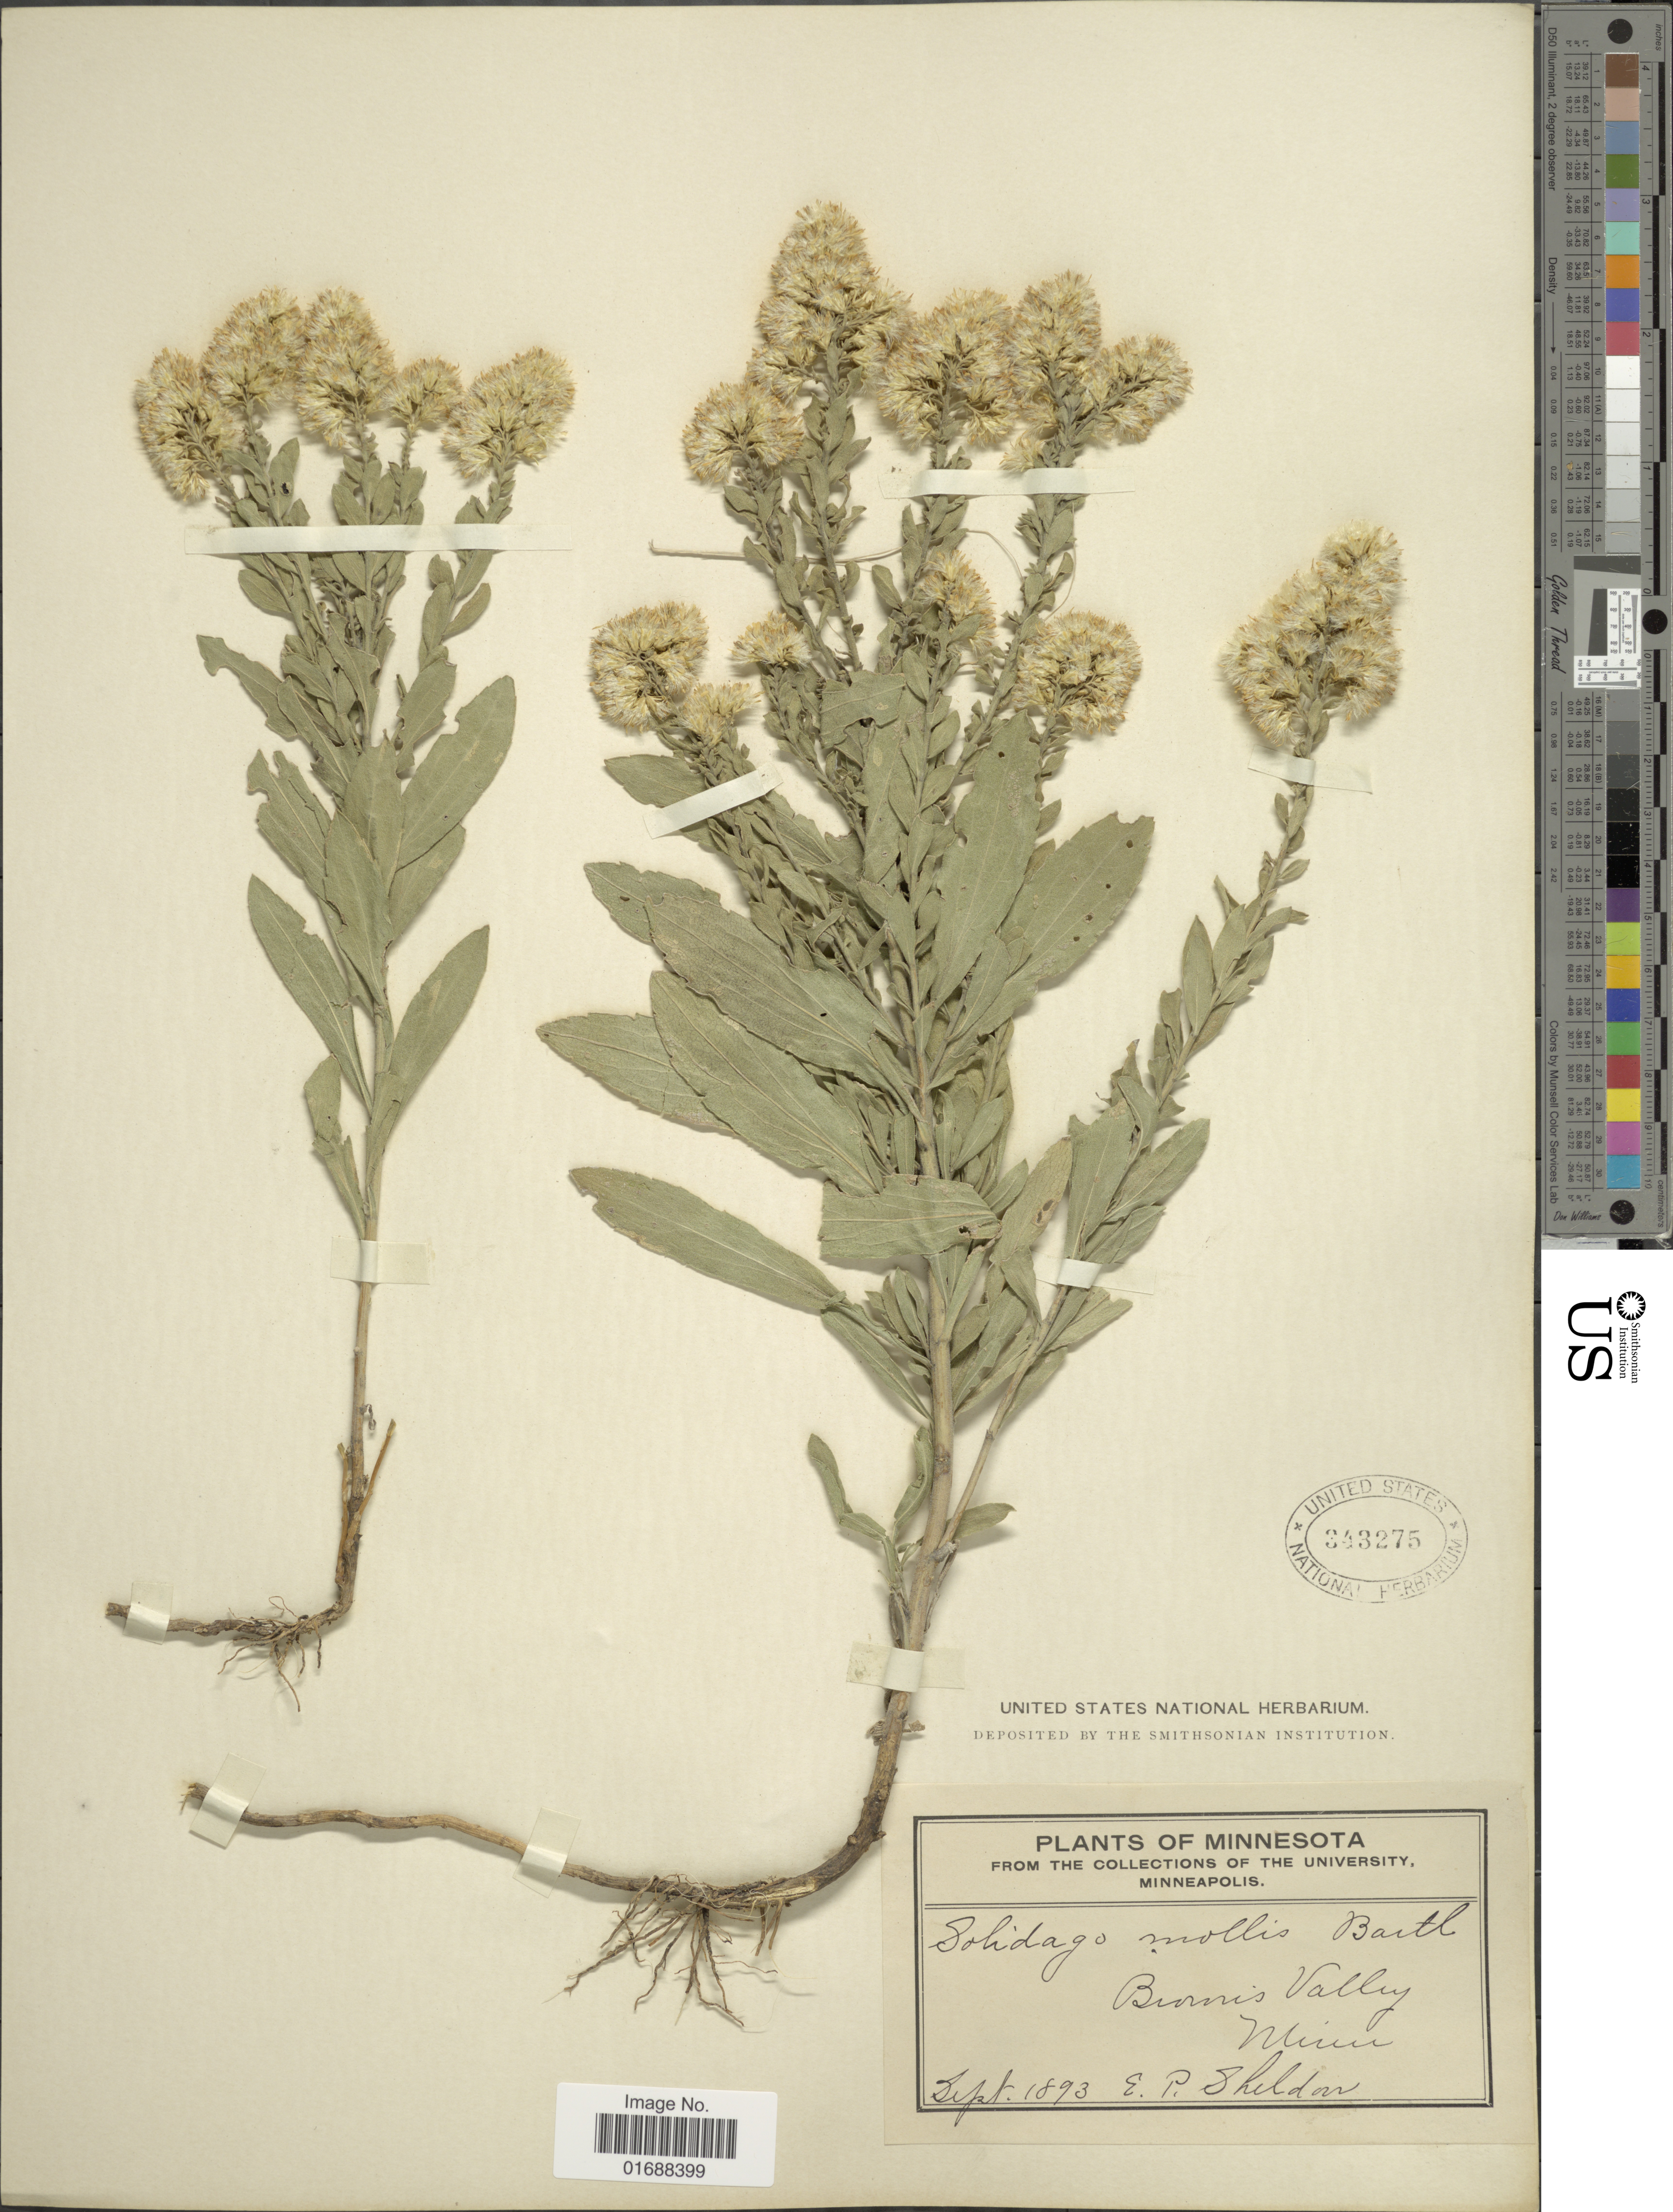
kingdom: Plantae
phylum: Tracheophyta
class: Magnoliopsida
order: Asterales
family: Asteraceae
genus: Solidago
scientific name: Solidago mollis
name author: Bartl.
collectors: E. P. Sheldon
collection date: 1893-09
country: United States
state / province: Minnesota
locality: Brown's Valley.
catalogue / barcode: US 343275